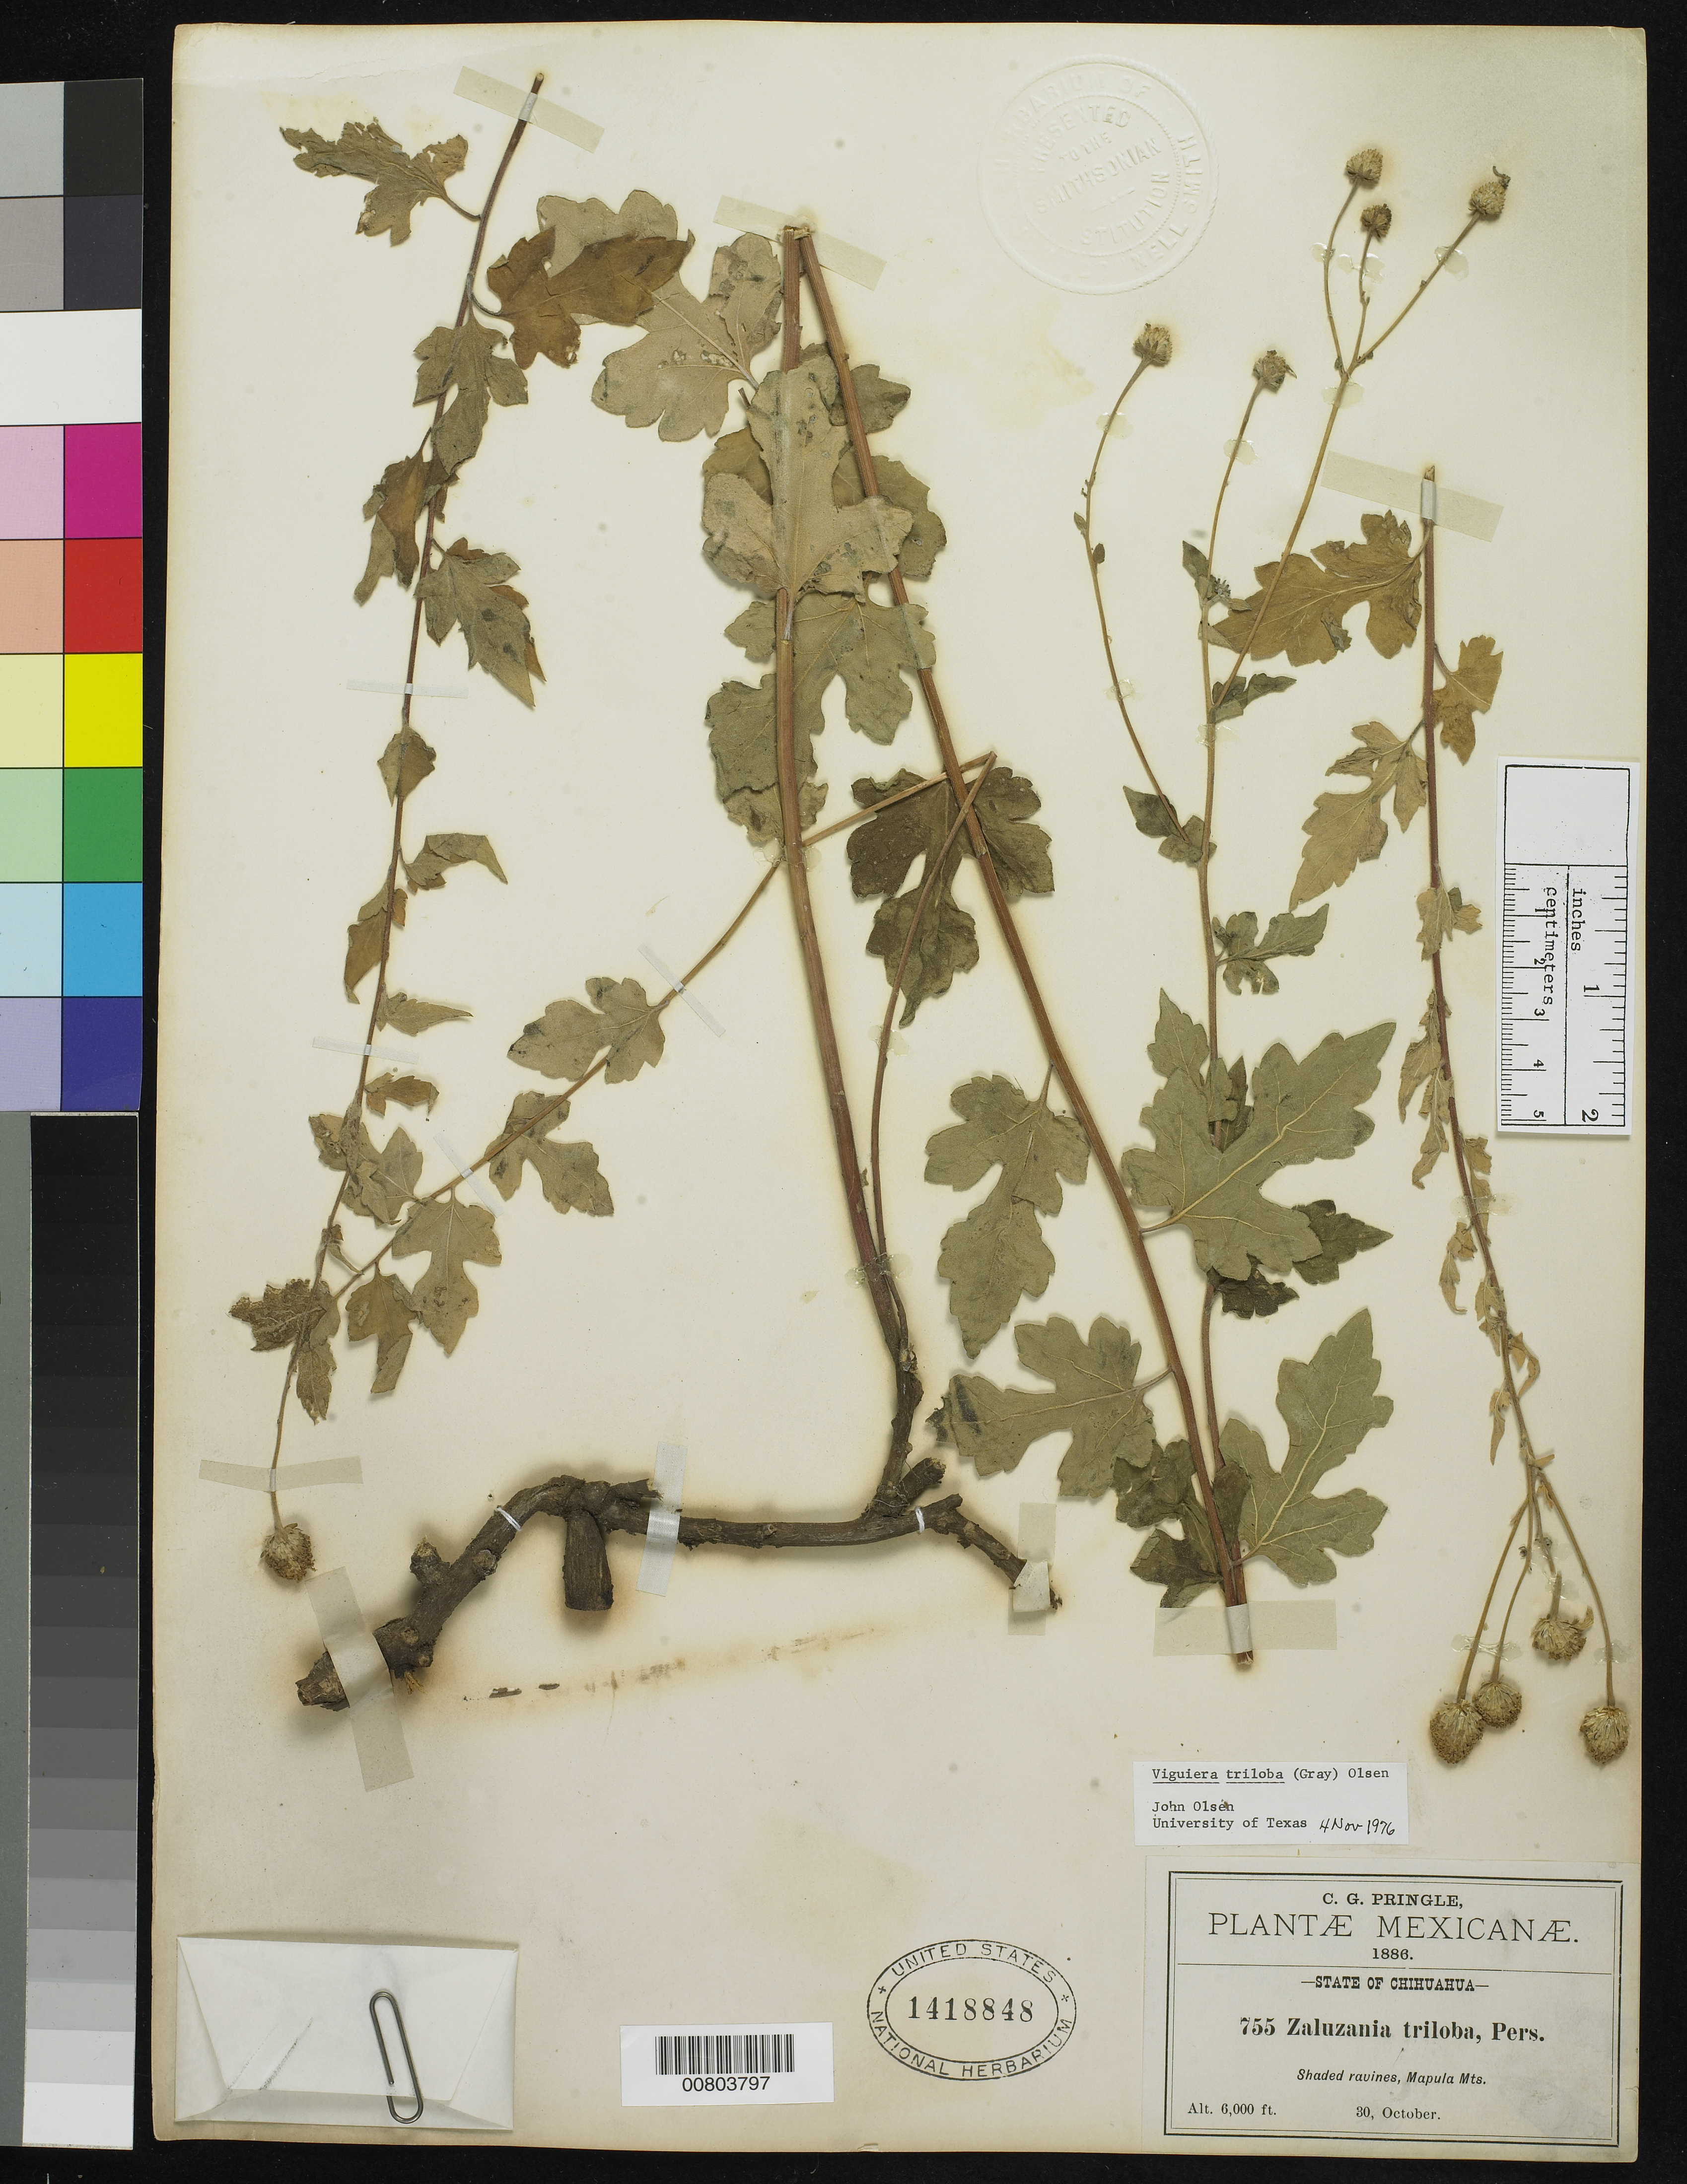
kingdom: Plantae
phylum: Tracheophyta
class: Magnoliopsida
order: Asterales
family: Asteraceae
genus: Zaluzania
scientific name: Zaluzania triloba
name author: (Ortega) Pers.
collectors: C. G. Pringle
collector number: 755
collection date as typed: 30 Oct 1886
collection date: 1886-10-30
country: Mexico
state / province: Chihuahua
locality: Mapula Mts., Chihuahua.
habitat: Shaded ravines.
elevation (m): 1829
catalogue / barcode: US 1418848